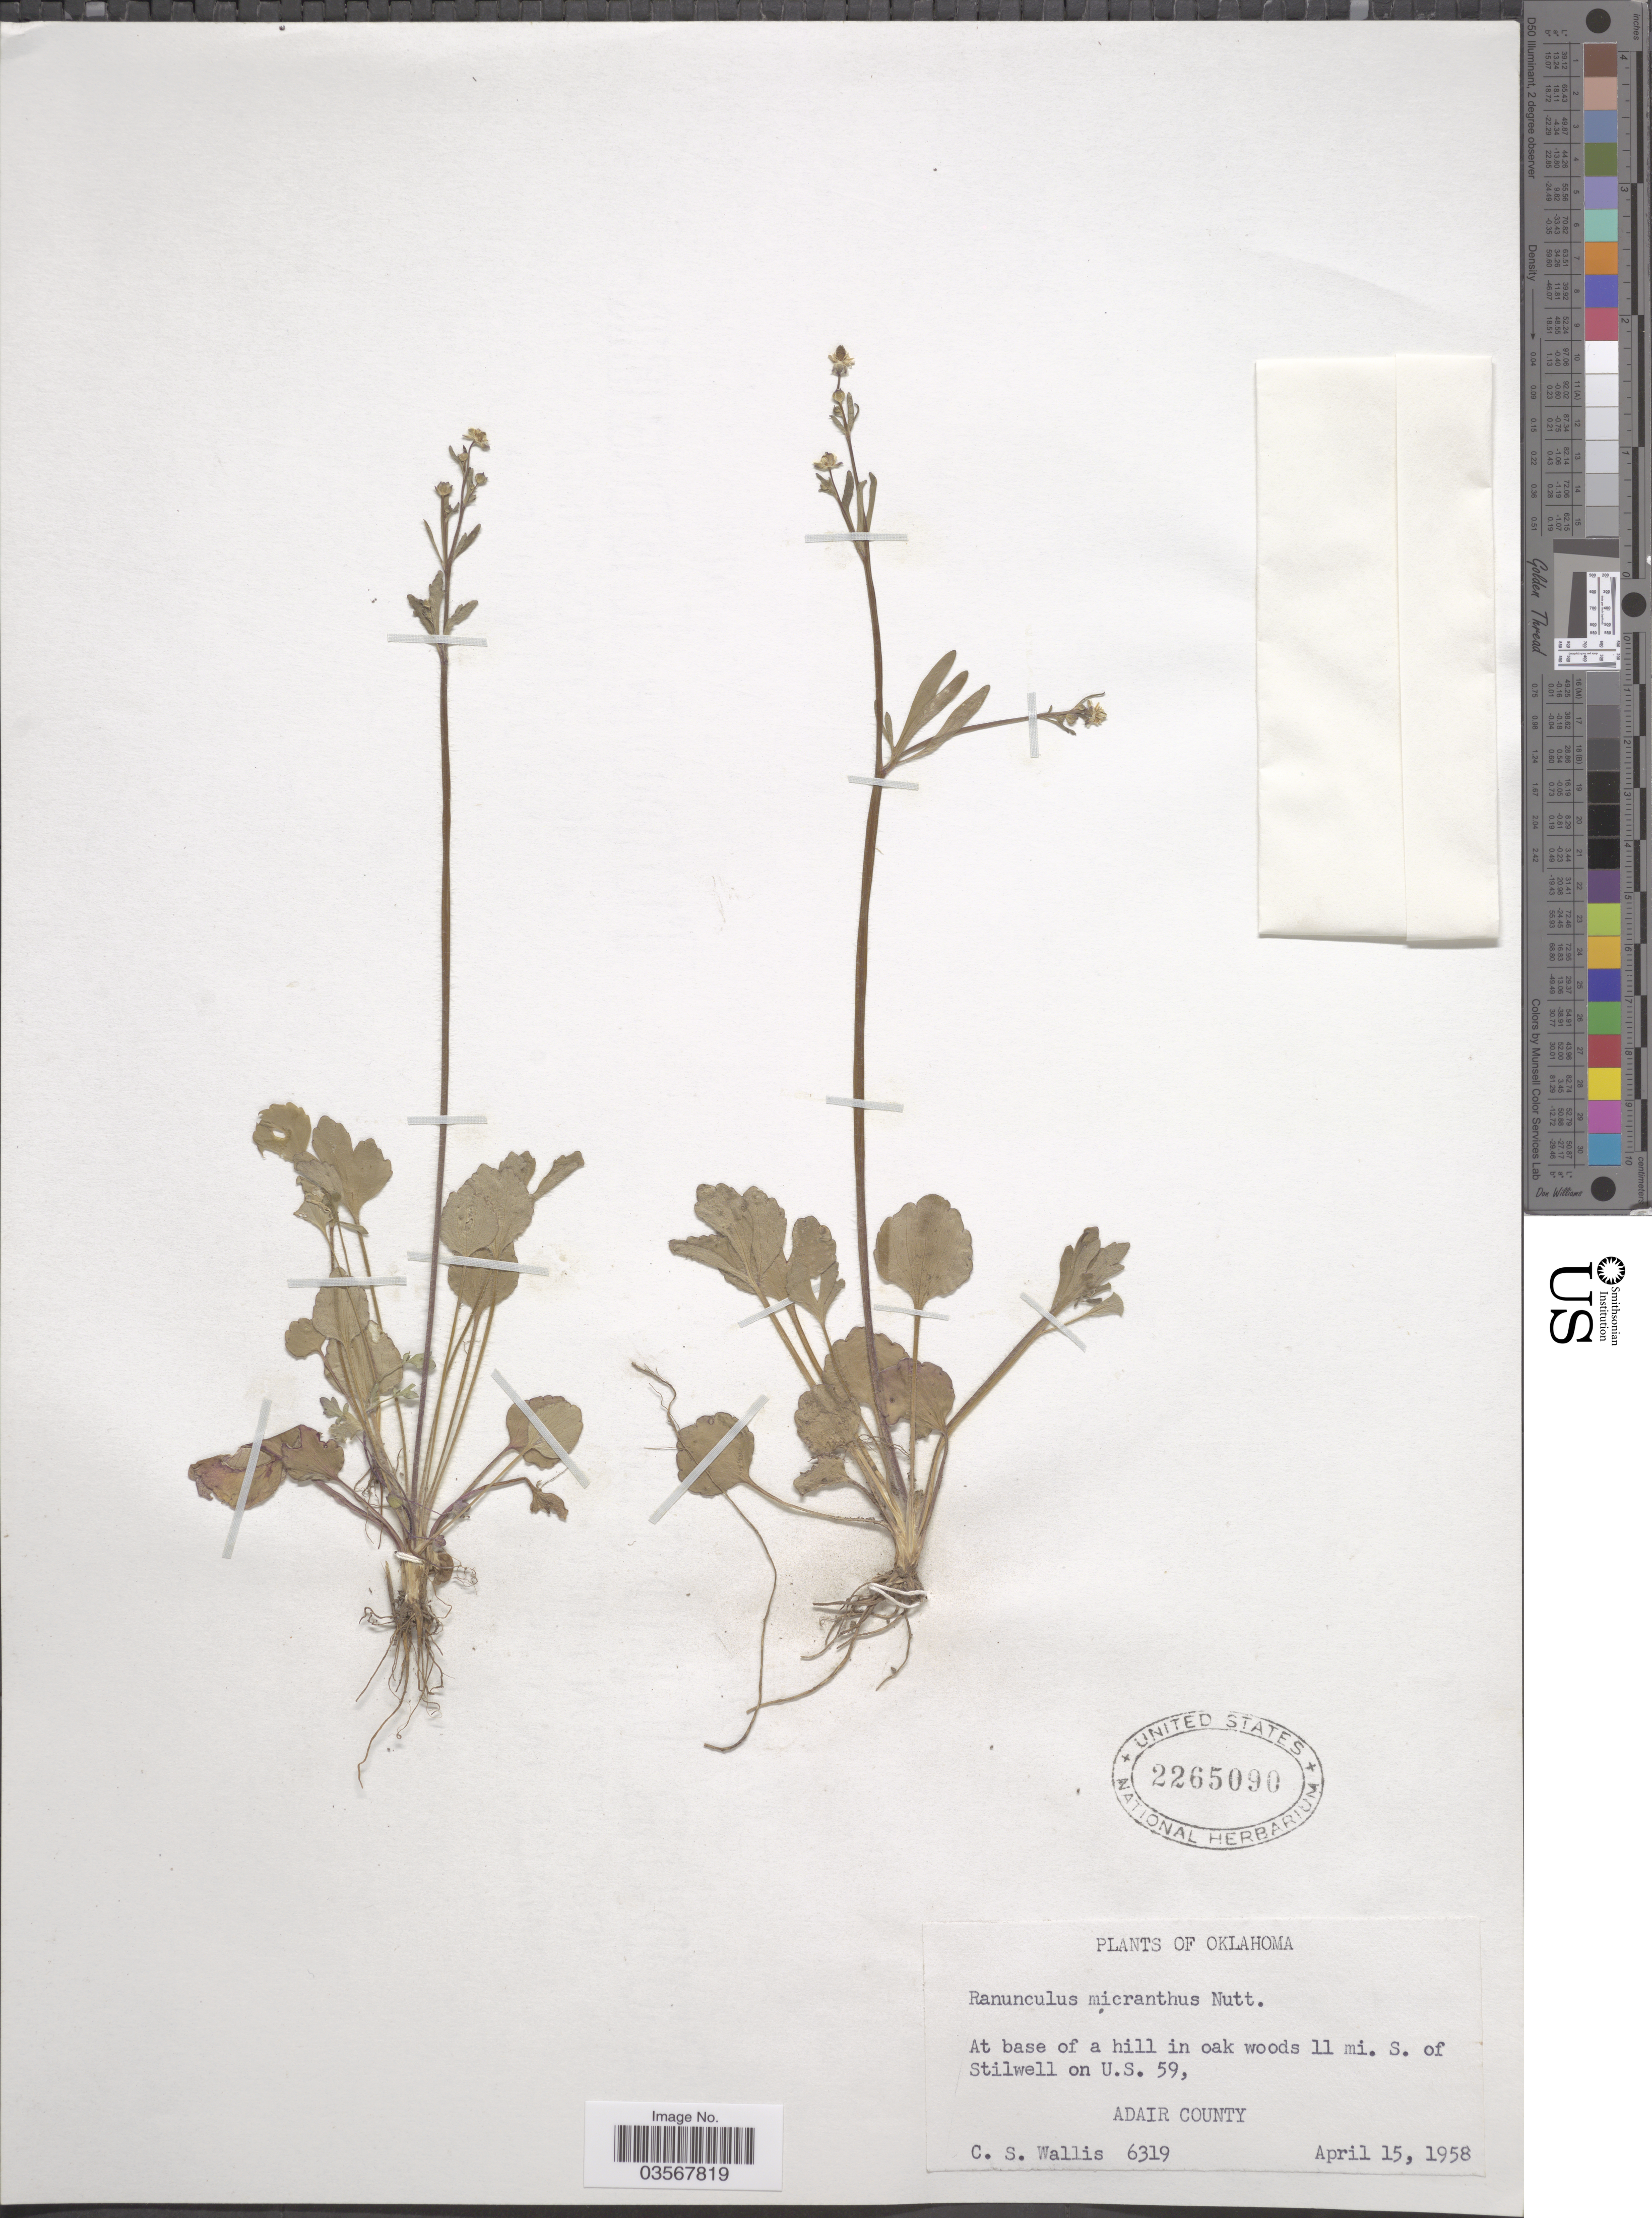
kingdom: Plantae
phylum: Tracheophyta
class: Magnoliopsida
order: Ranunculales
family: Ranunculaceae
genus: Ranunculus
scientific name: Ranunculus micranthus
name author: Nutt.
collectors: C. S. Wallis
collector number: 6319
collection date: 1958-04-15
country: United States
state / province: Oklahoma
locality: At base of a hill in oak woods 11 mi. S. of Stilwell on U.S. 59, Adair County.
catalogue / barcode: US 2265090